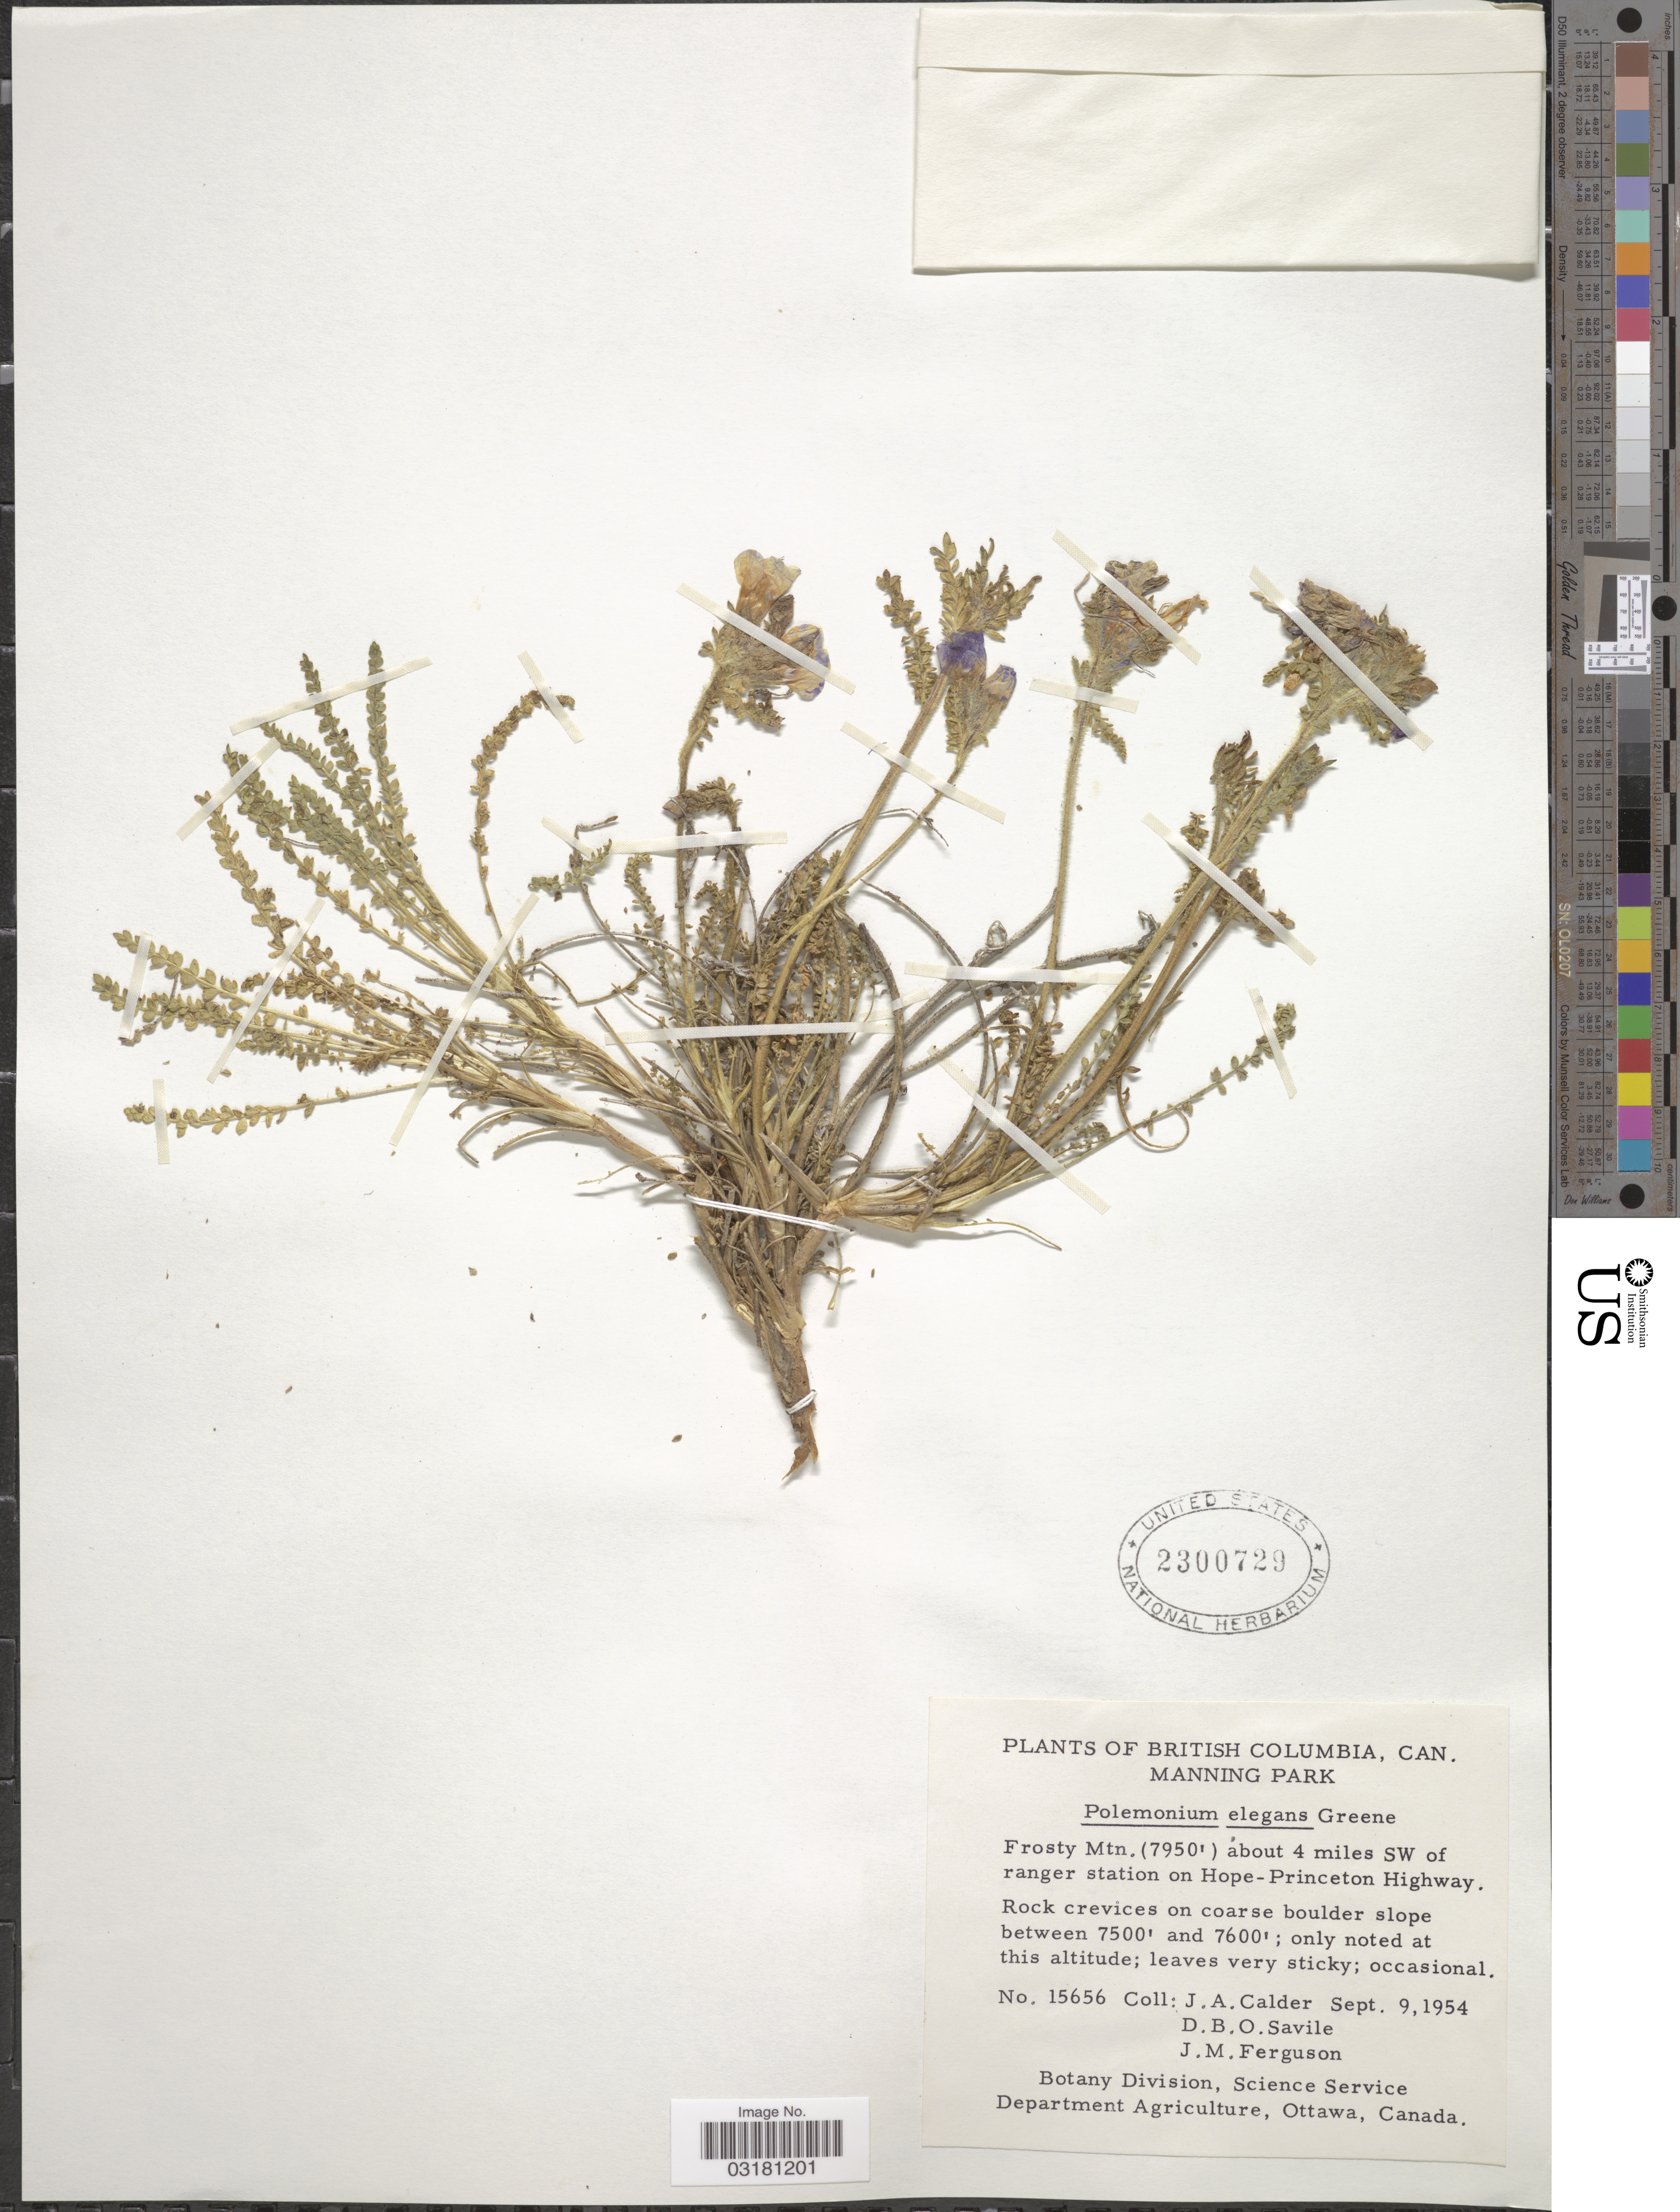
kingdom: Plantae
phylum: Tracheophyta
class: Magnoliopsida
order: Ericales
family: Polemoniaceae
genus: Polemonium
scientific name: Polemonium elegans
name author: S.W. Greene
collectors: J. A. Calder, D. Savile & J. M. Ferguson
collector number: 15656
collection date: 1954-09-09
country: Canada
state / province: British Columbia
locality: Manning Park. Frosty Mtn. about 4 miles SW of ranger station on Hope-Princeton Highway.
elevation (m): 2286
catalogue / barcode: US 2300729